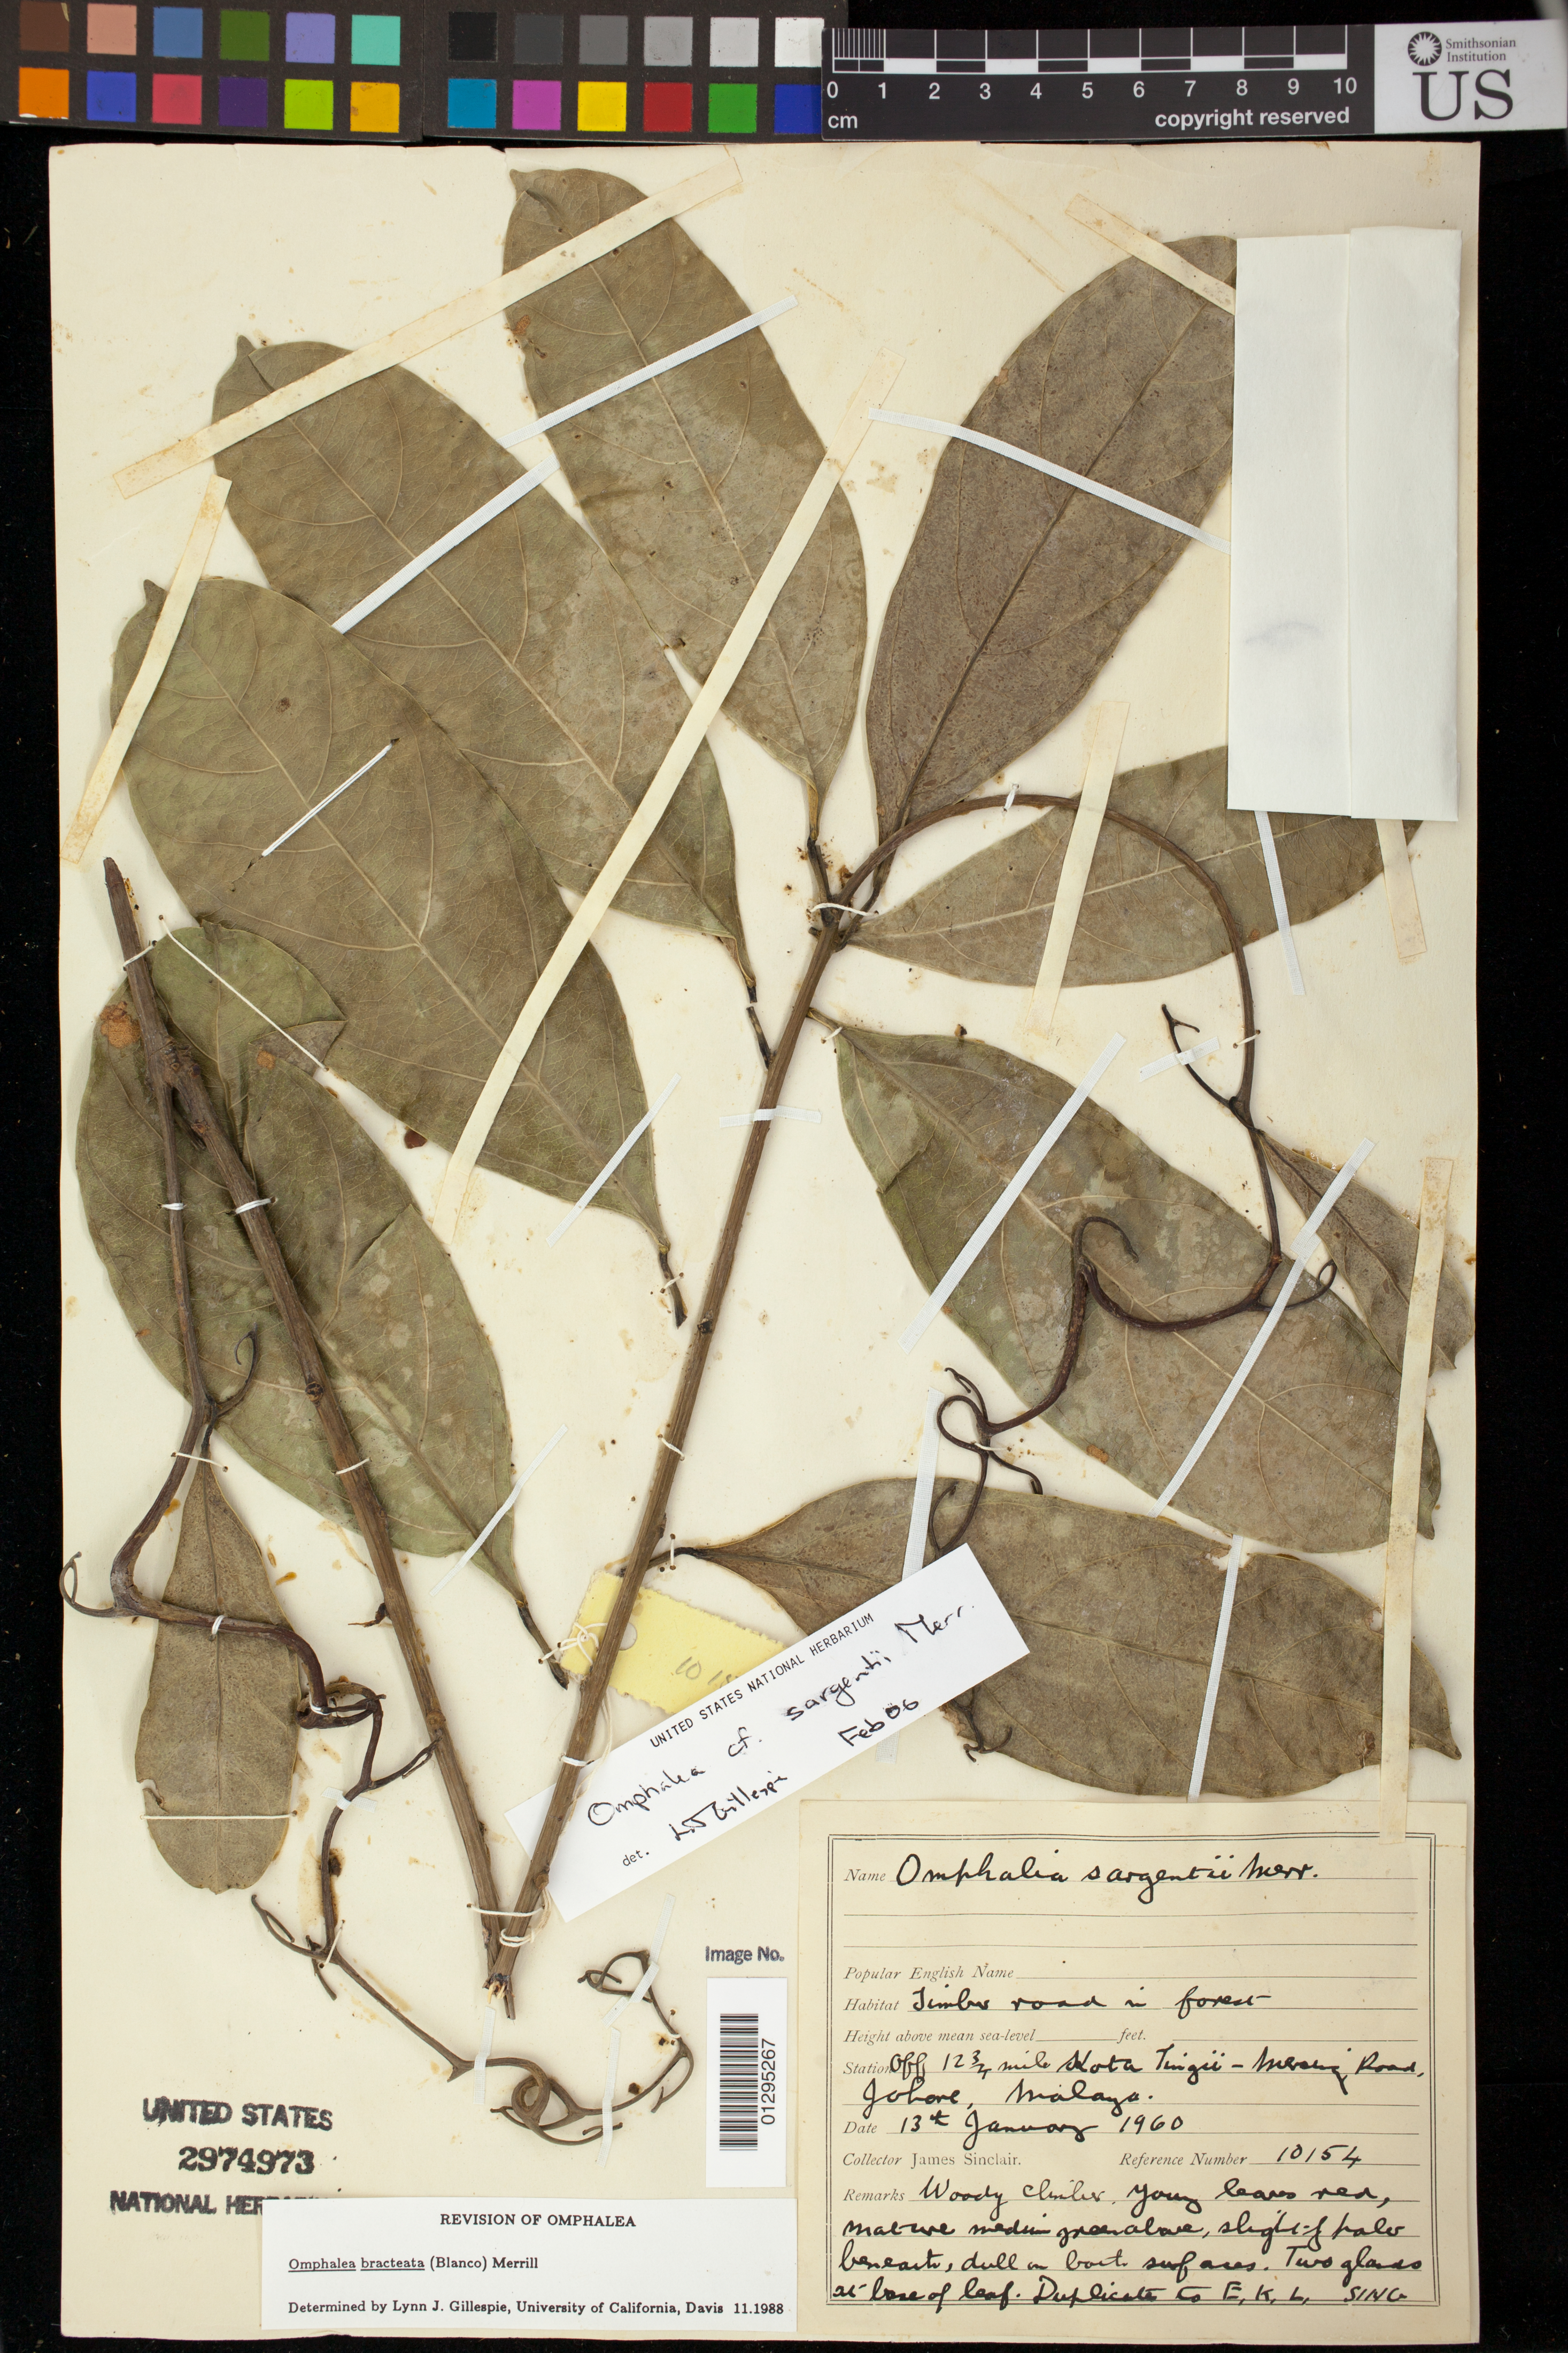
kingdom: Plantae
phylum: Tracheophyta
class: Magnoliopsida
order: Malpighiales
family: Euphorbiaceae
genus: Omphalea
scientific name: Omphalea sargentii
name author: Merr.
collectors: J. Sinclair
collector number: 10154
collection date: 1960-01-13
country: Malaysia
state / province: Johor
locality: Off 12 3/4 mile Kota Tinggi-Mersing Road.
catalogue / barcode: US 2974973